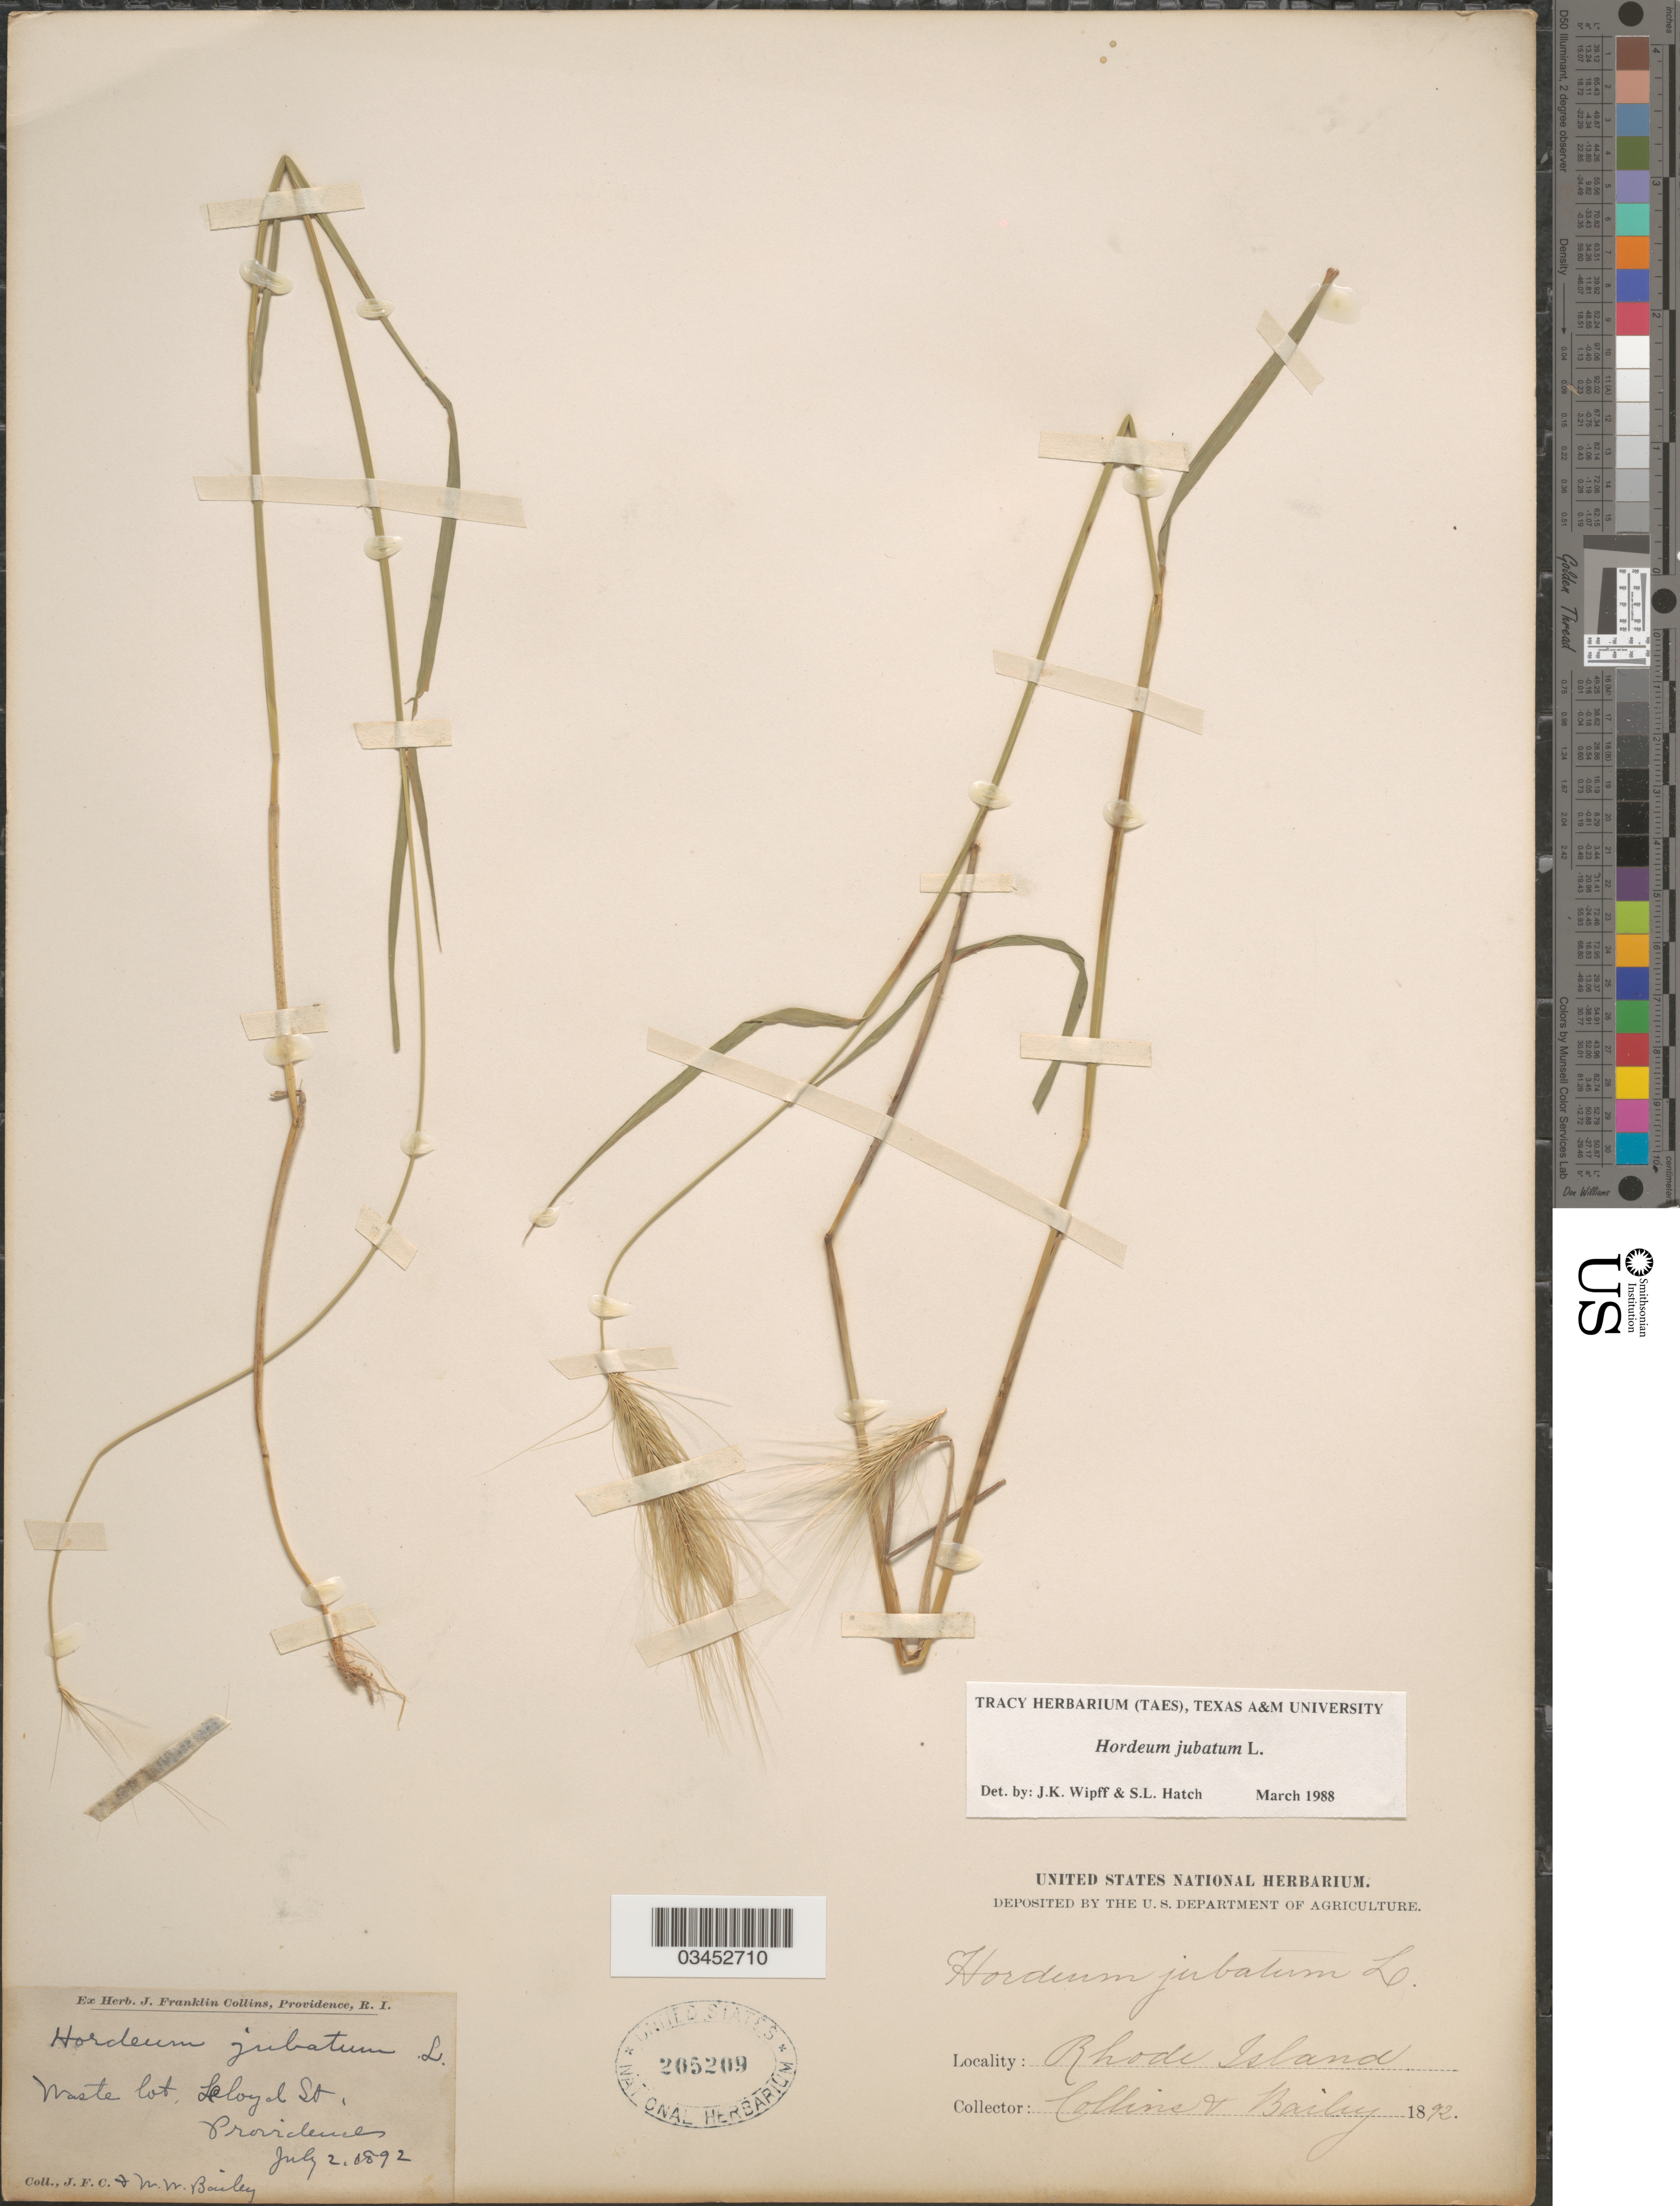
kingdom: Plantae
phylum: Tracheophyta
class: Liliopsida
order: Poales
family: Poaceae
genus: Hordeum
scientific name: Hordeum jubatum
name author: L.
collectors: J. Collins & W. W. Bailey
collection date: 1892-07-02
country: United States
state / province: Rhode Island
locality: Waste lot. Lloyd St. Providence.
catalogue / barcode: US 205209